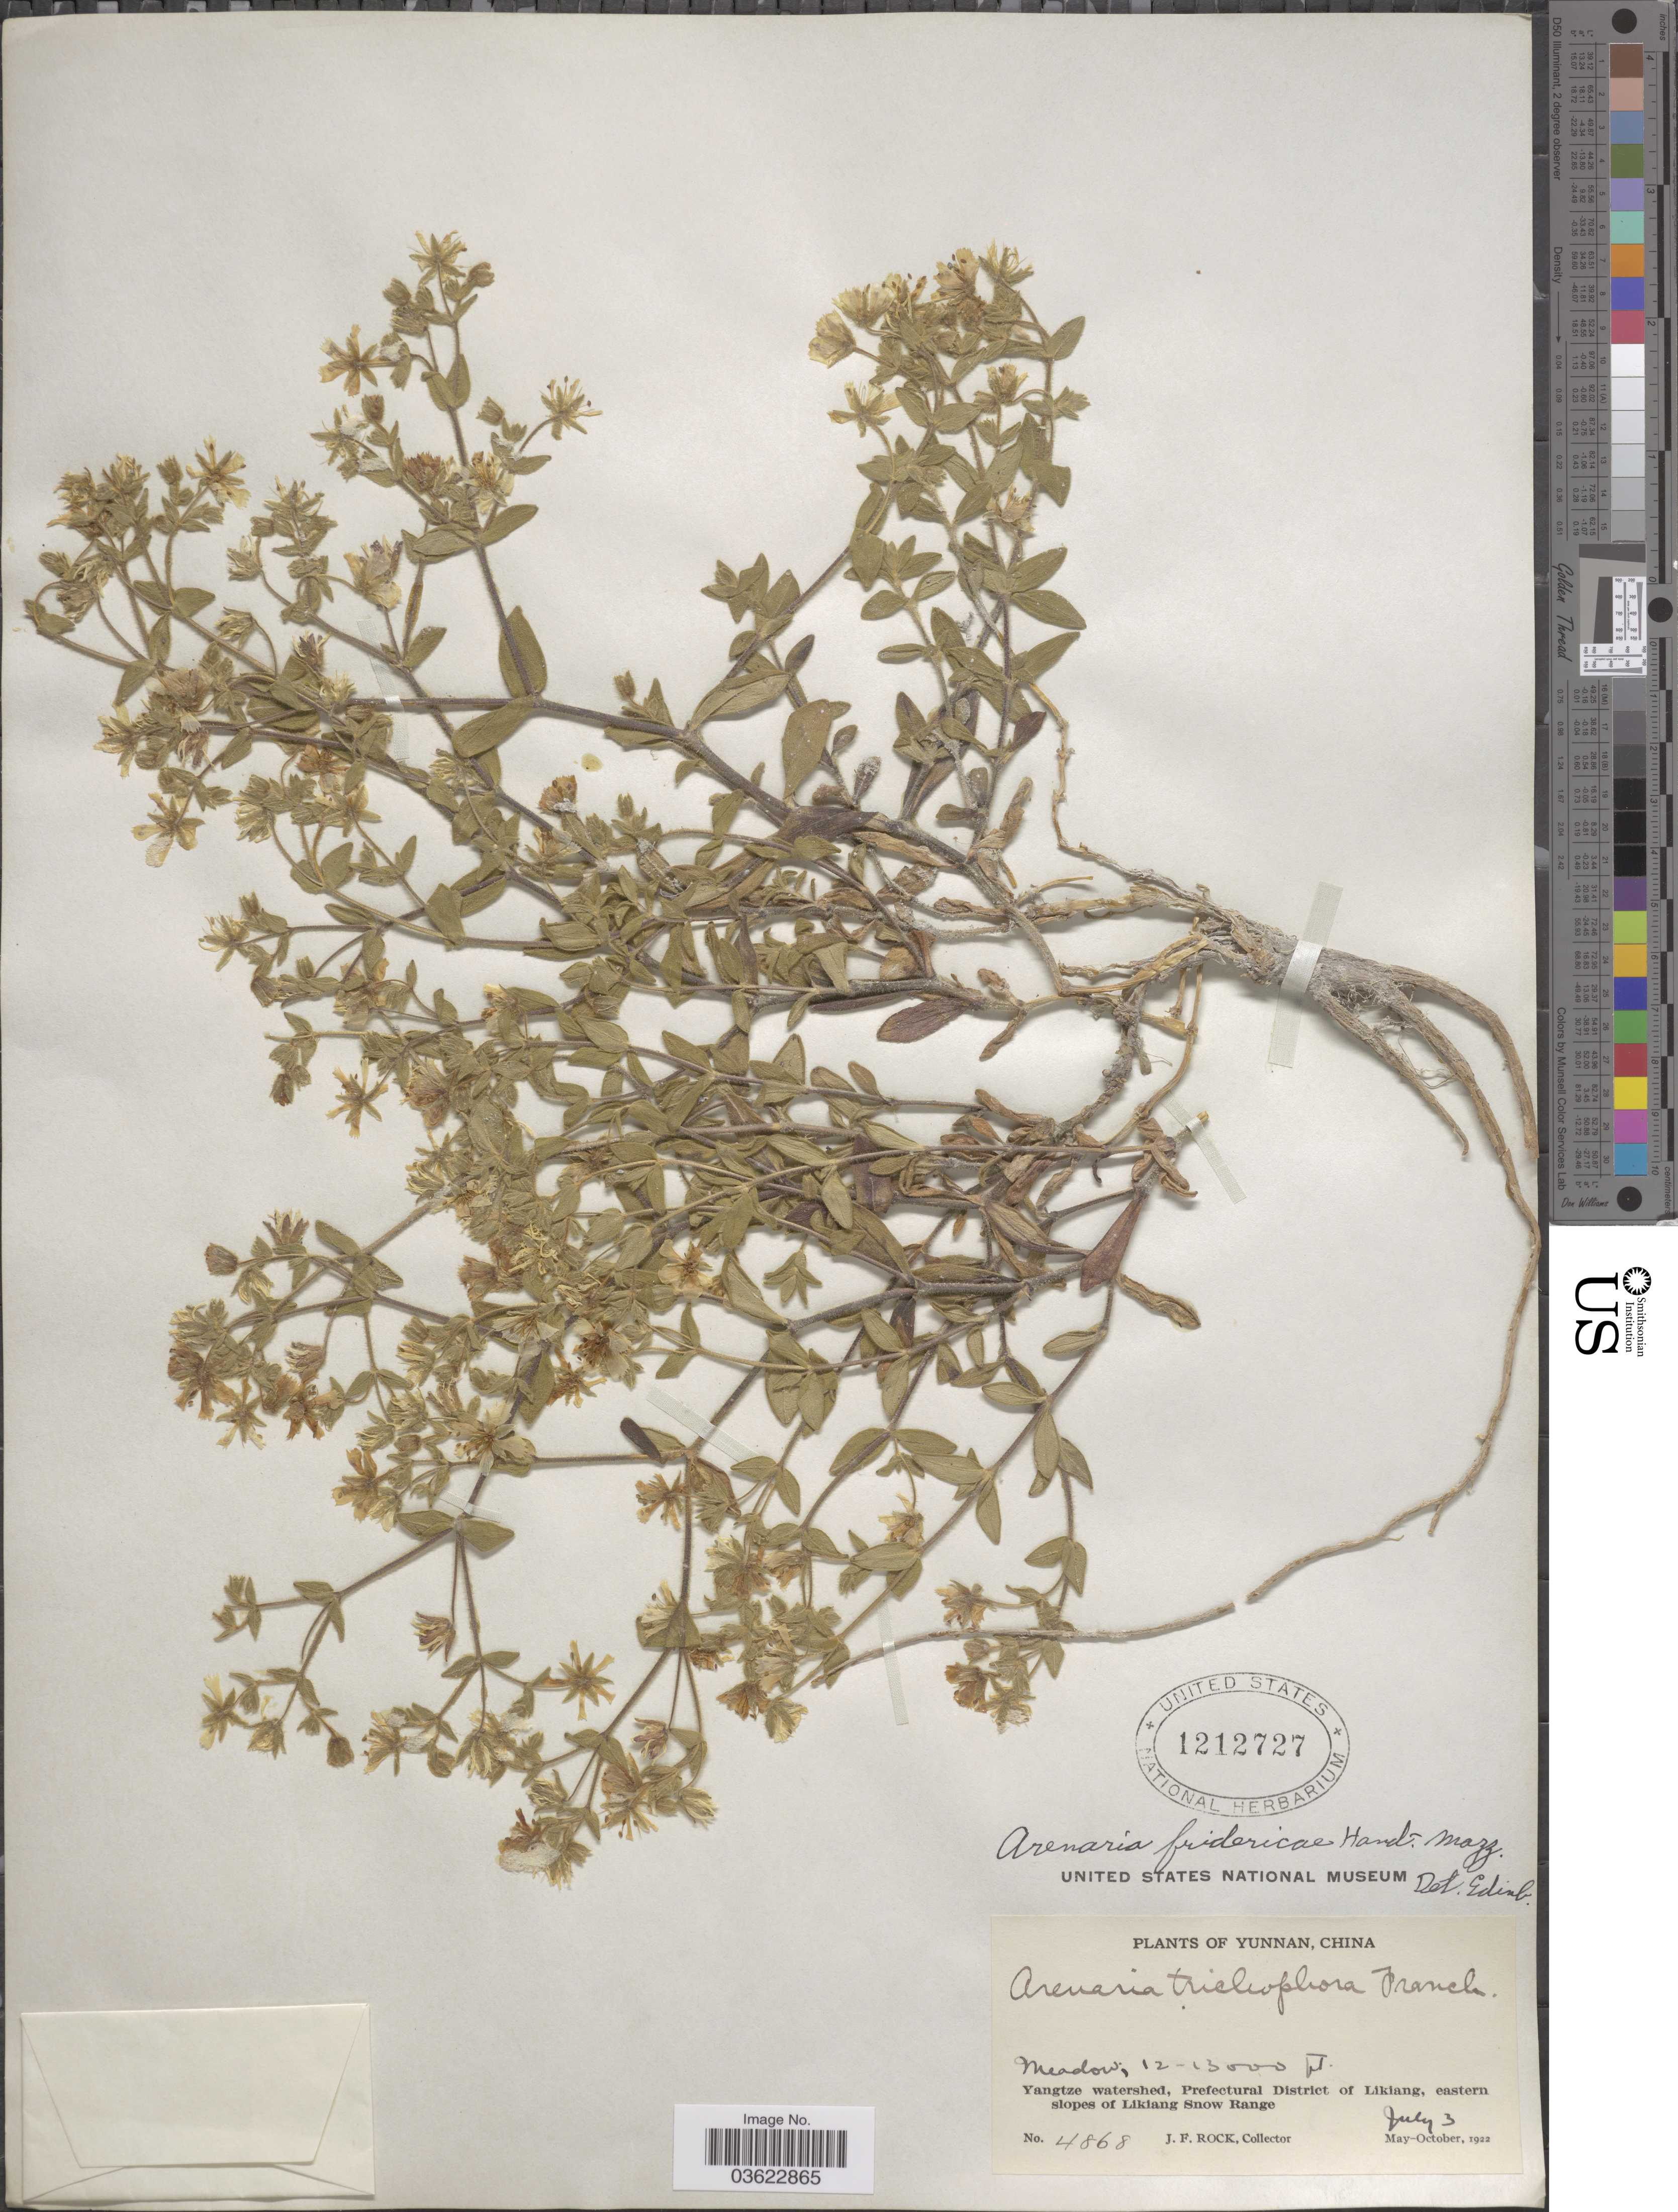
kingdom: Plantae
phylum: Tracheophyta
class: Magnoliopsida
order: Caryophyllales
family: Caryophyllaceae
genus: Arenaria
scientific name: Arenaria fredericae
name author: Hand.-Mazz.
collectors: J. Rock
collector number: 4868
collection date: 1922-07-03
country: China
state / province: Yunnan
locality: Yangtze watershed, Prefectural District of Likiang, eastern slopes of Likiang Snow Range.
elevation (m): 3658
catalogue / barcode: US 1212727